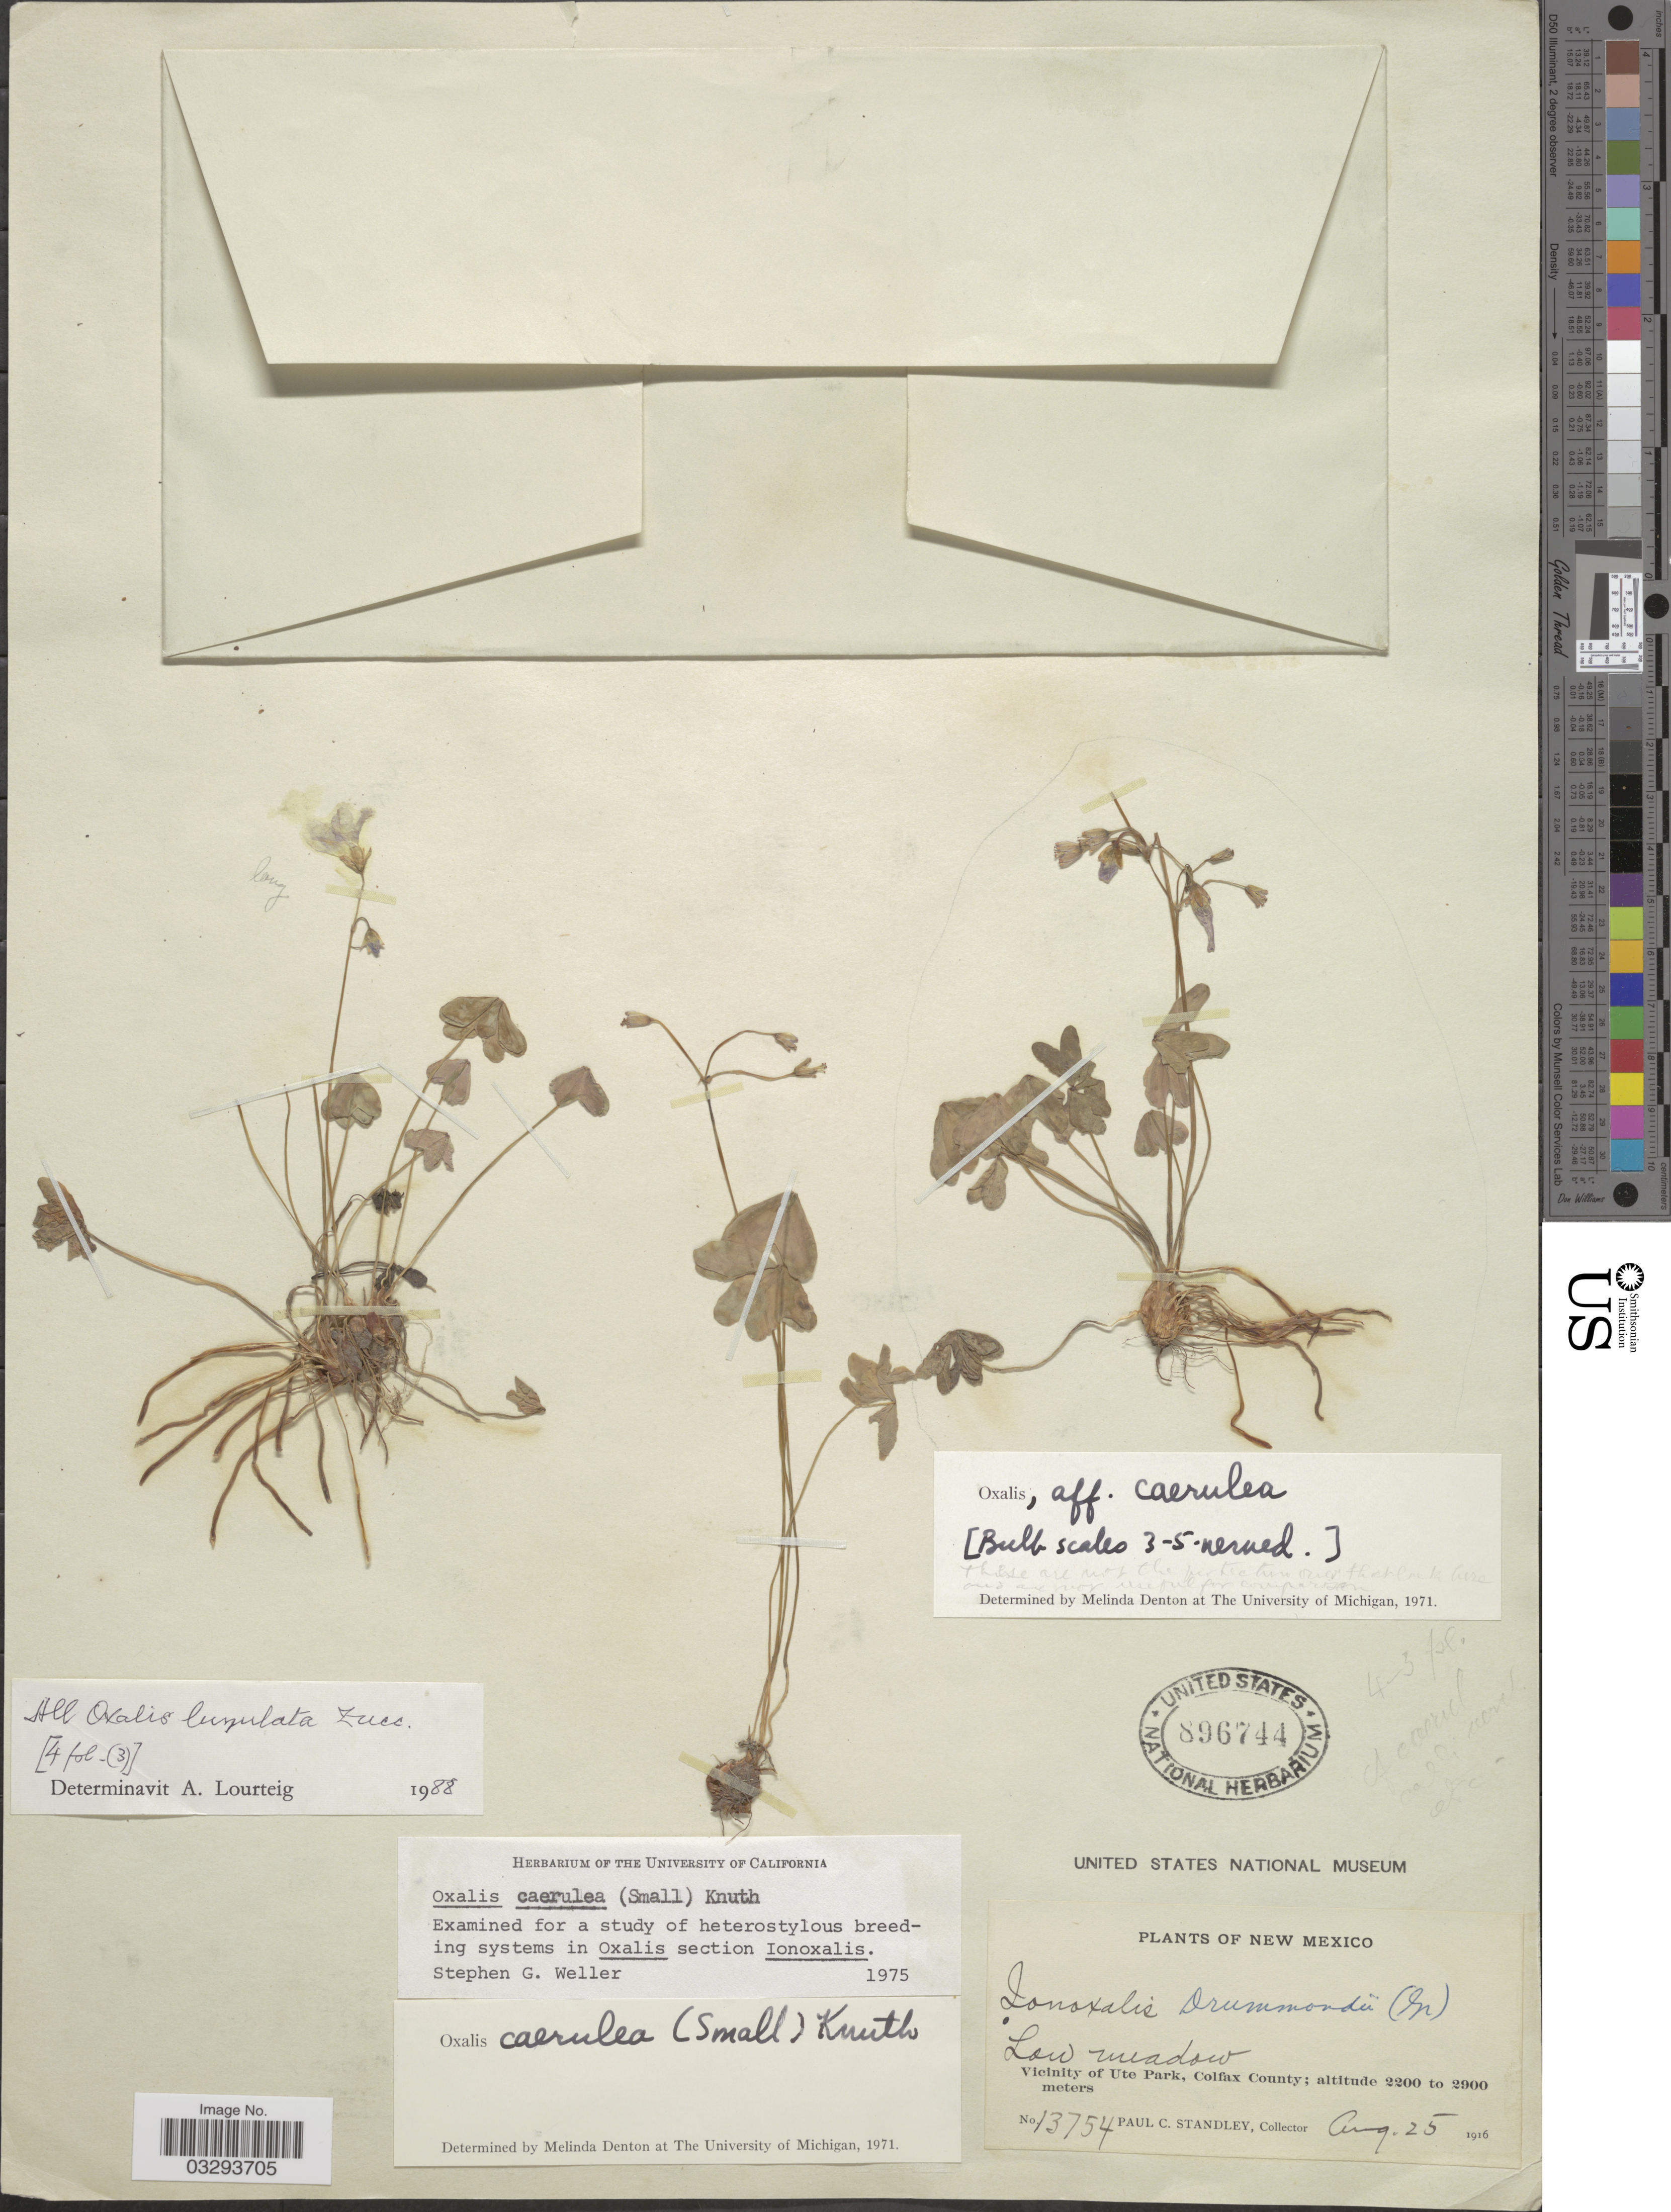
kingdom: Plantae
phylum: Tracheophyta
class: Magnoliopsida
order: Oxalidales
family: Oxalidaceae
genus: Oxalis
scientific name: Oxalis lunulata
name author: Zucc.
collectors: P. C. Standley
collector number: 13754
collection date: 1916-08-25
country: United States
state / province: New Mexico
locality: Vicinity of Ute Park, Colfax County.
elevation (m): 2200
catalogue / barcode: US 896744